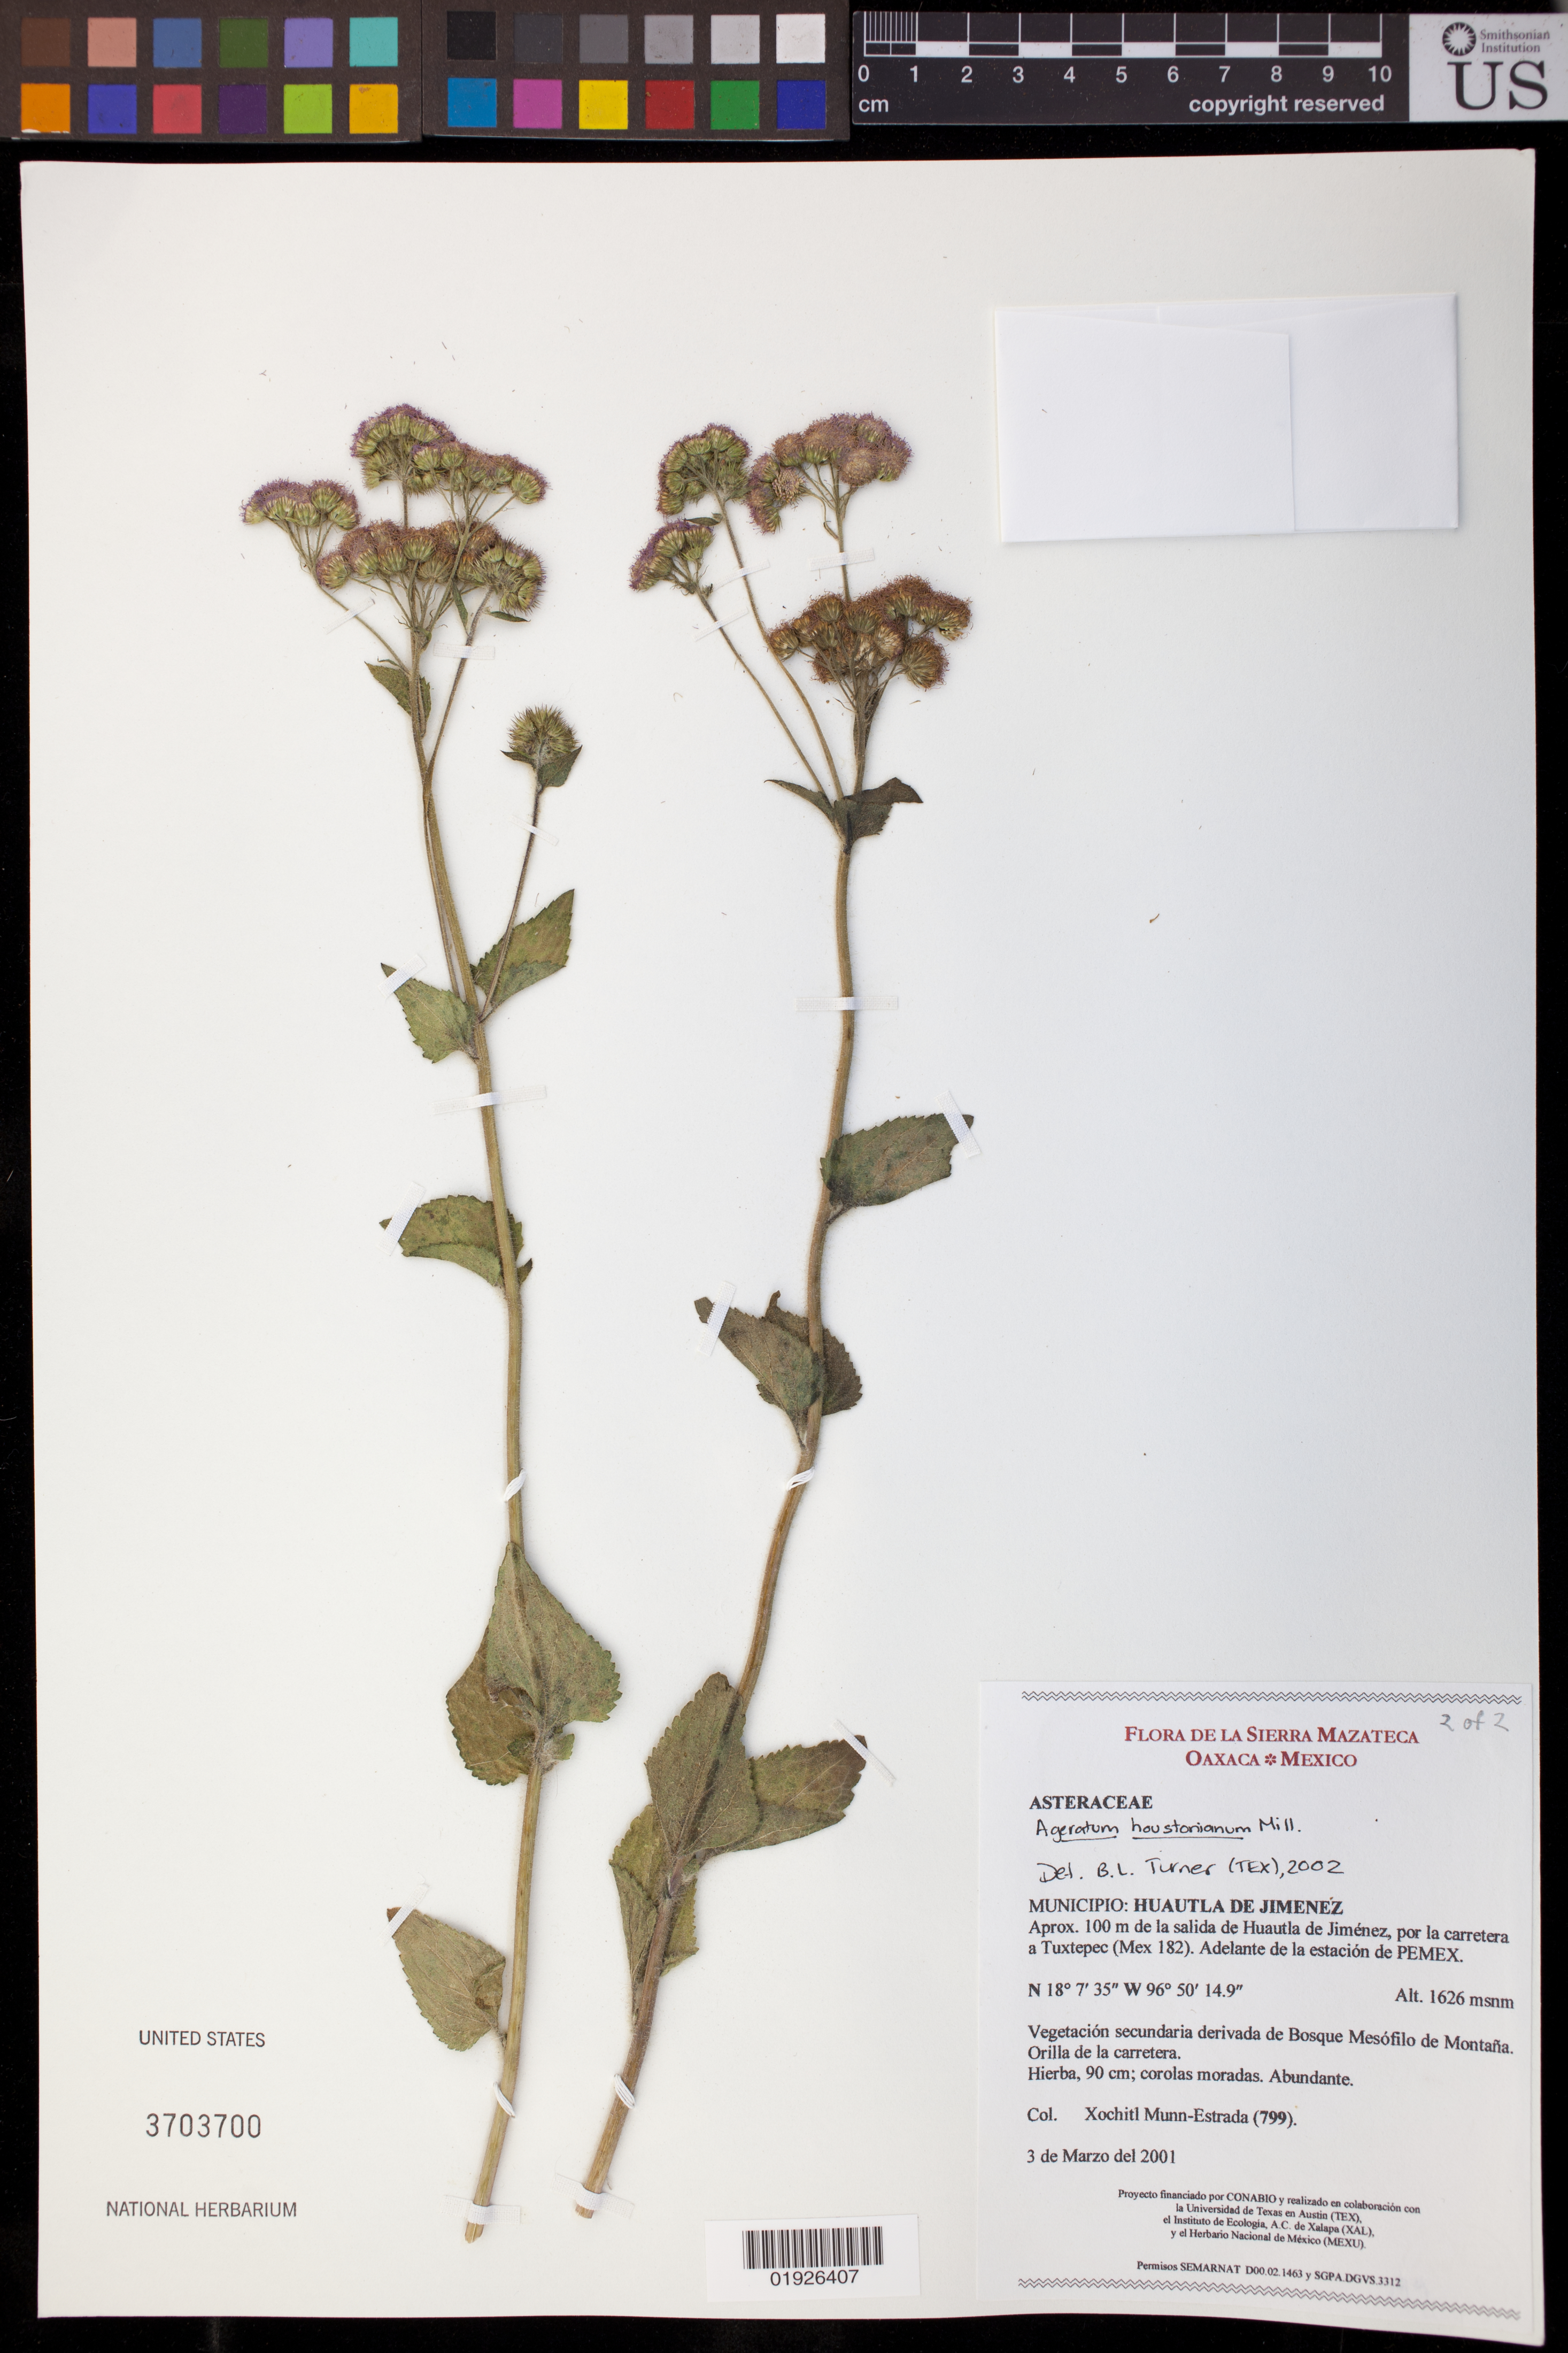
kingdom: Plantae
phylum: Tracheophyta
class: Magnoliopsida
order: Asterales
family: Asteraceae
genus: Ageratum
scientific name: Ageratum houstonianum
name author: Mill.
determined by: Turner, B. L.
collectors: X. Munn-Estrada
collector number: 799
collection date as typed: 3 de Marzo del 2001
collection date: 2001-03-03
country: Mexico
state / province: Oaxaca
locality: Municipio: Huautla de Jimenez, Aprox. 100 m de la salida de Huautla de Jimenez, por la carretera a Tuxtepec (MEX 182). Adelante de la estacion de PEMEX.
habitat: Vegetacion secundaria derivada de Bosque Mesofilo de Montana. Orilla de la carretera.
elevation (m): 1626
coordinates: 18 07 35 N, 96 50 14.9 W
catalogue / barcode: US 3703700